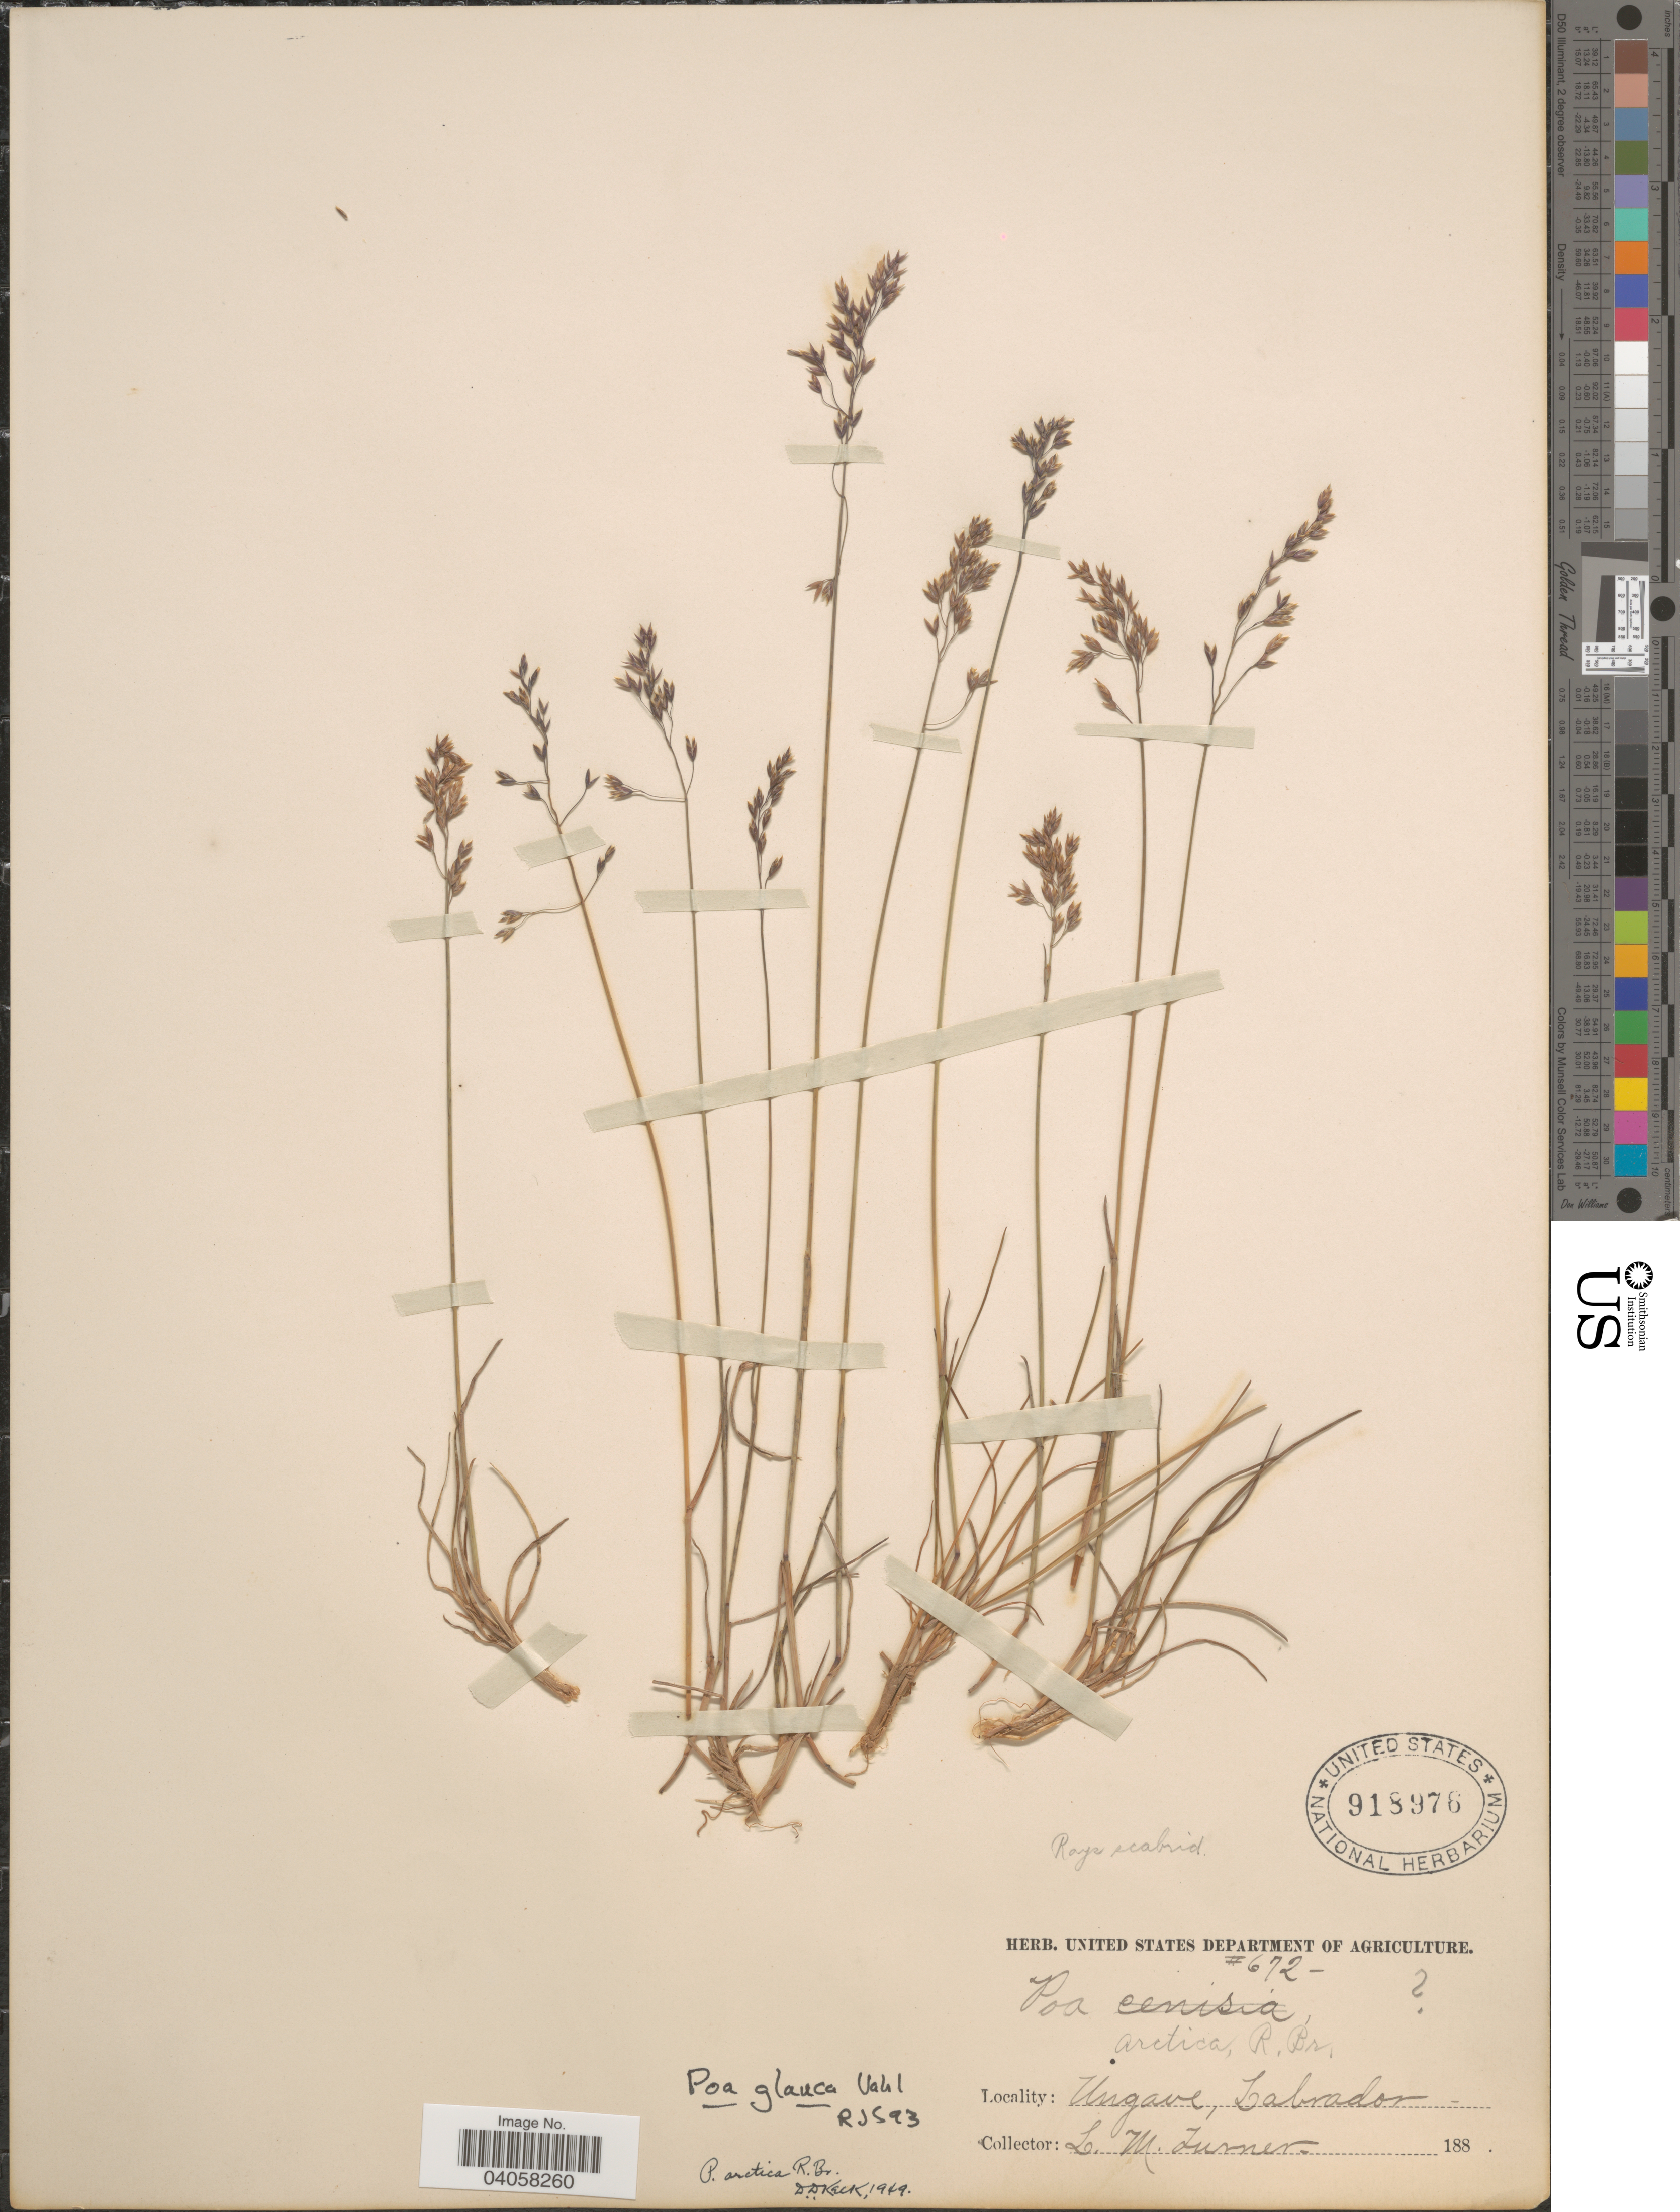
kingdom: Plantae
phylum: Tracheophyta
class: Liliopsida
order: Poales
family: Poaceae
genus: Poa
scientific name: Poa glauca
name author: Vahl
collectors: L. M. Turner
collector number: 672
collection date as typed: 188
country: Canada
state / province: Newfoundland and Labrador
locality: Ungave, Labrador.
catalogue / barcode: US 918976